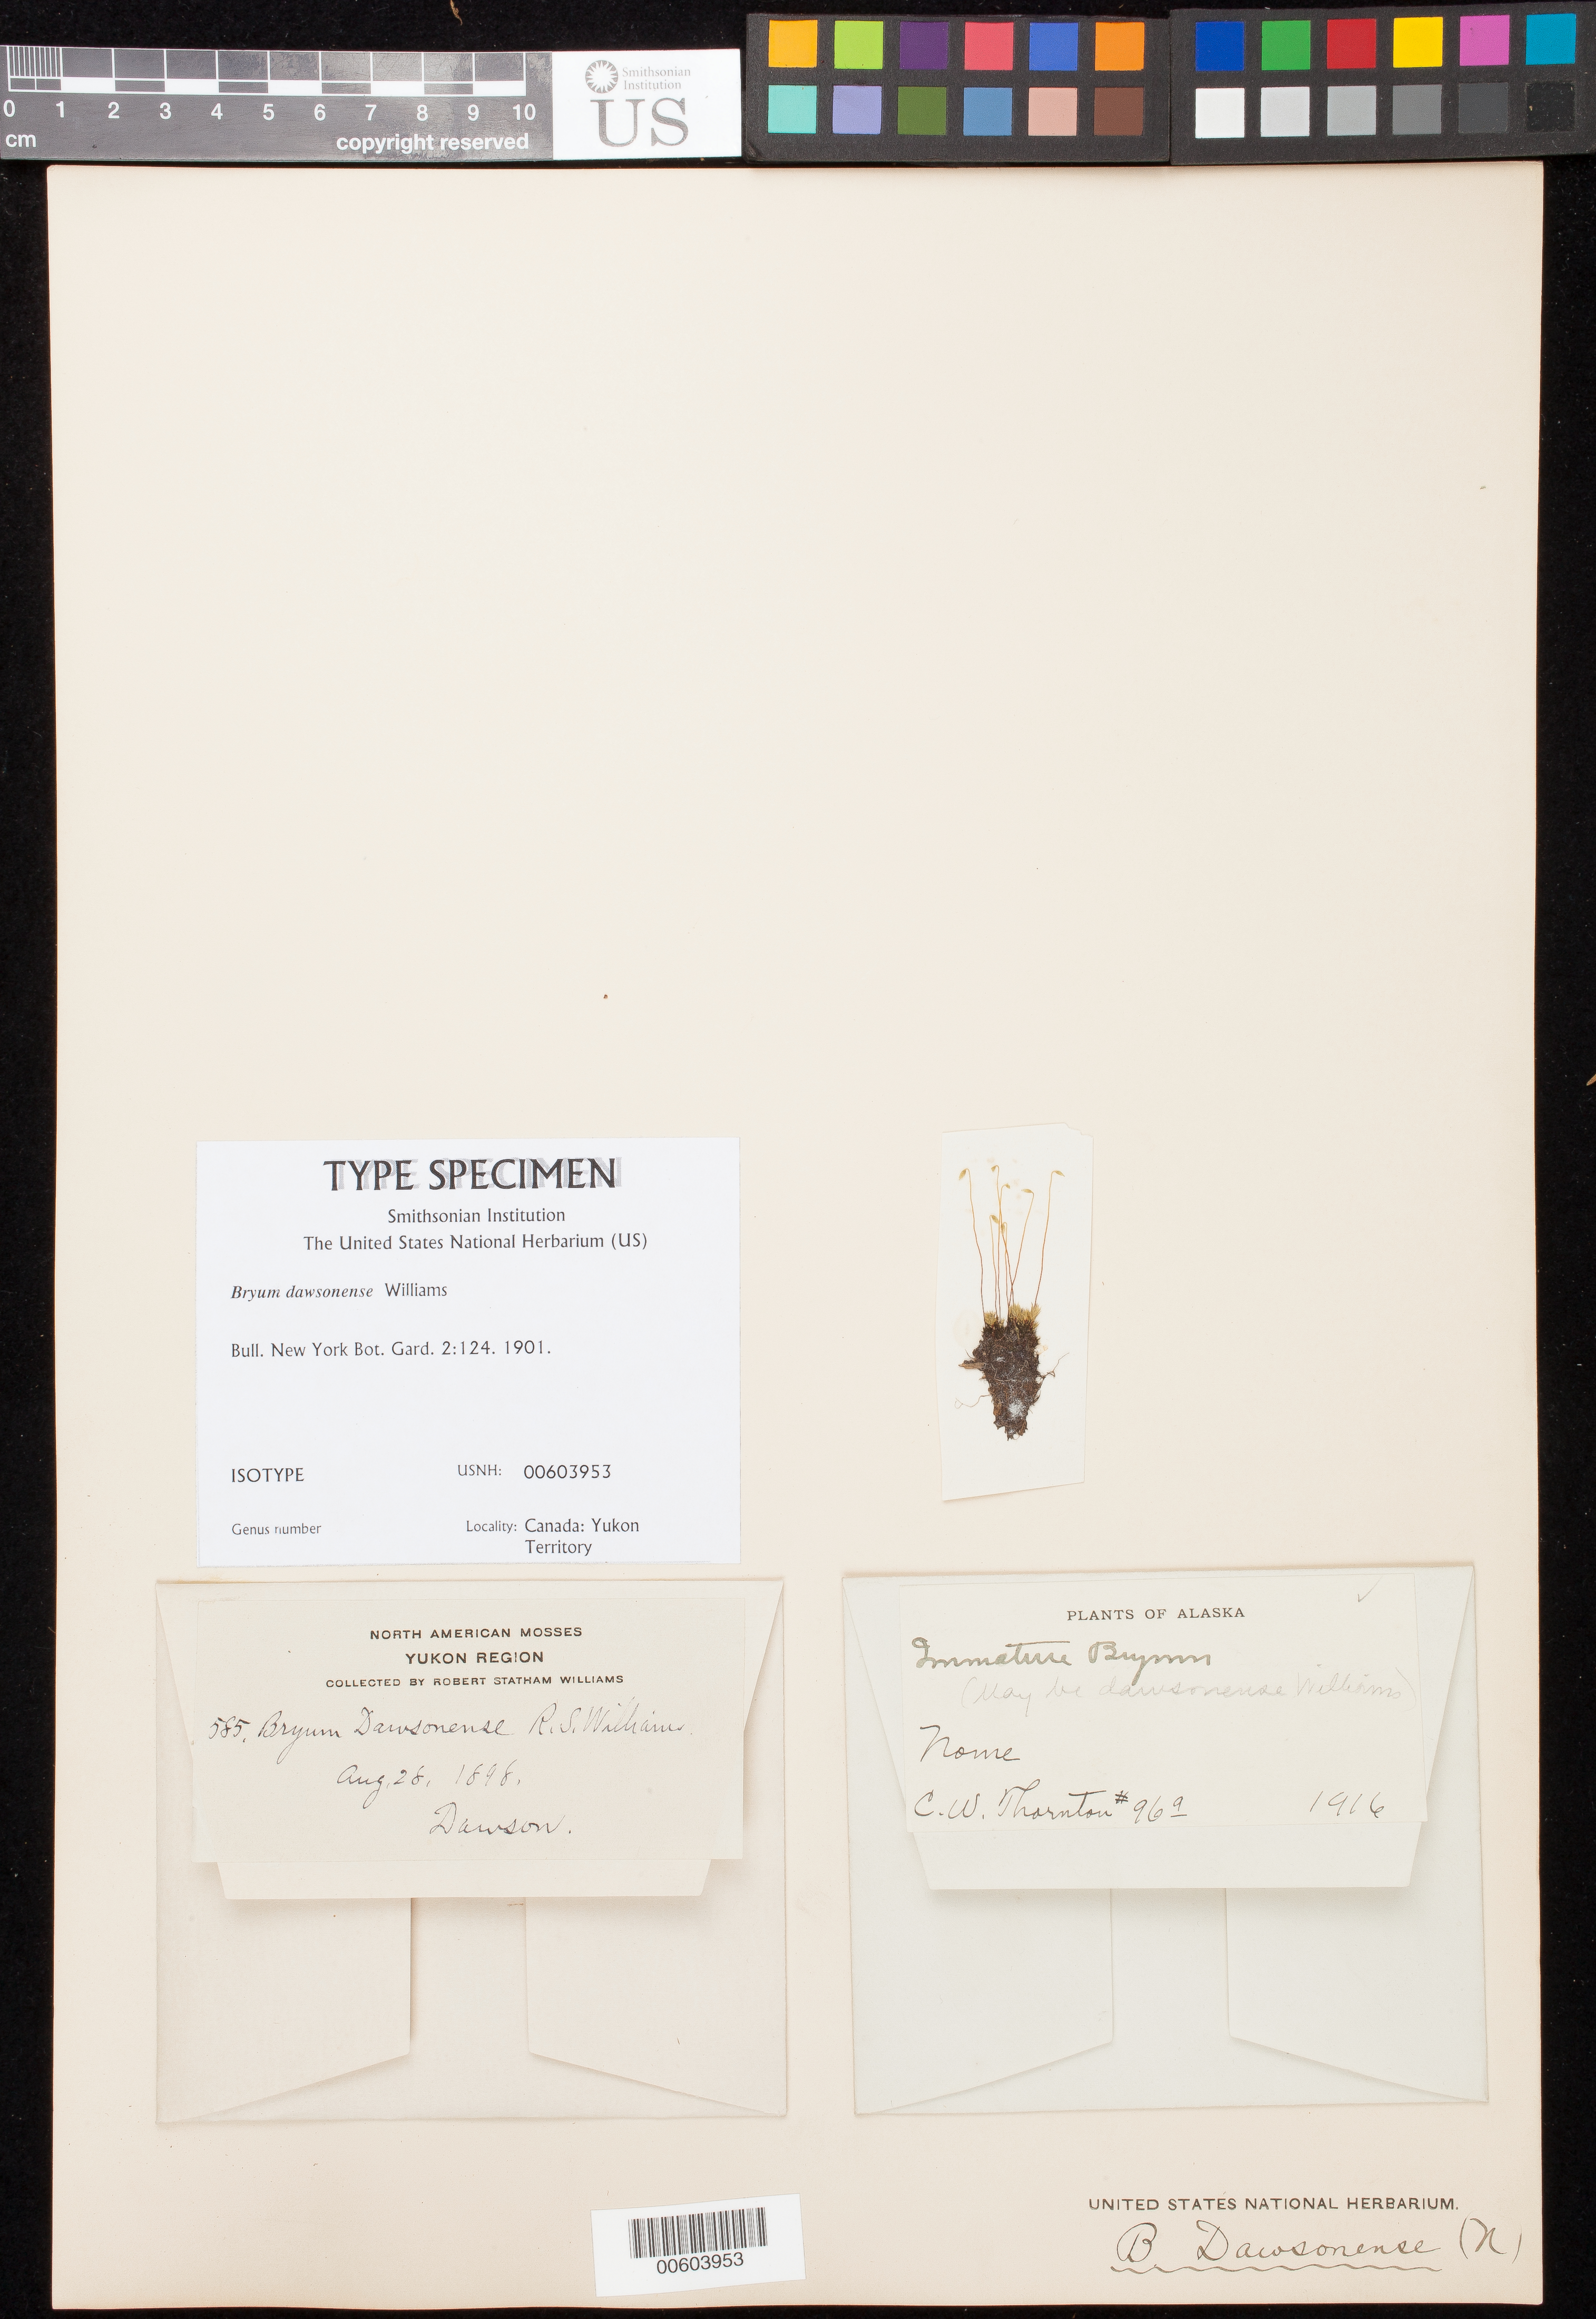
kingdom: Plantae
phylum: Bryophyta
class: Bryopsida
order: Bryales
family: Bryaceae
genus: Bryum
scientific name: Bryum dawsonense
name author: R.S. Williams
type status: Isotype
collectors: R. S. Williams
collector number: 585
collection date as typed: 28 Aug 1898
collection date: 1898-08-28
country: Canada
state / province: Yukon Territory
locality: Dawson.